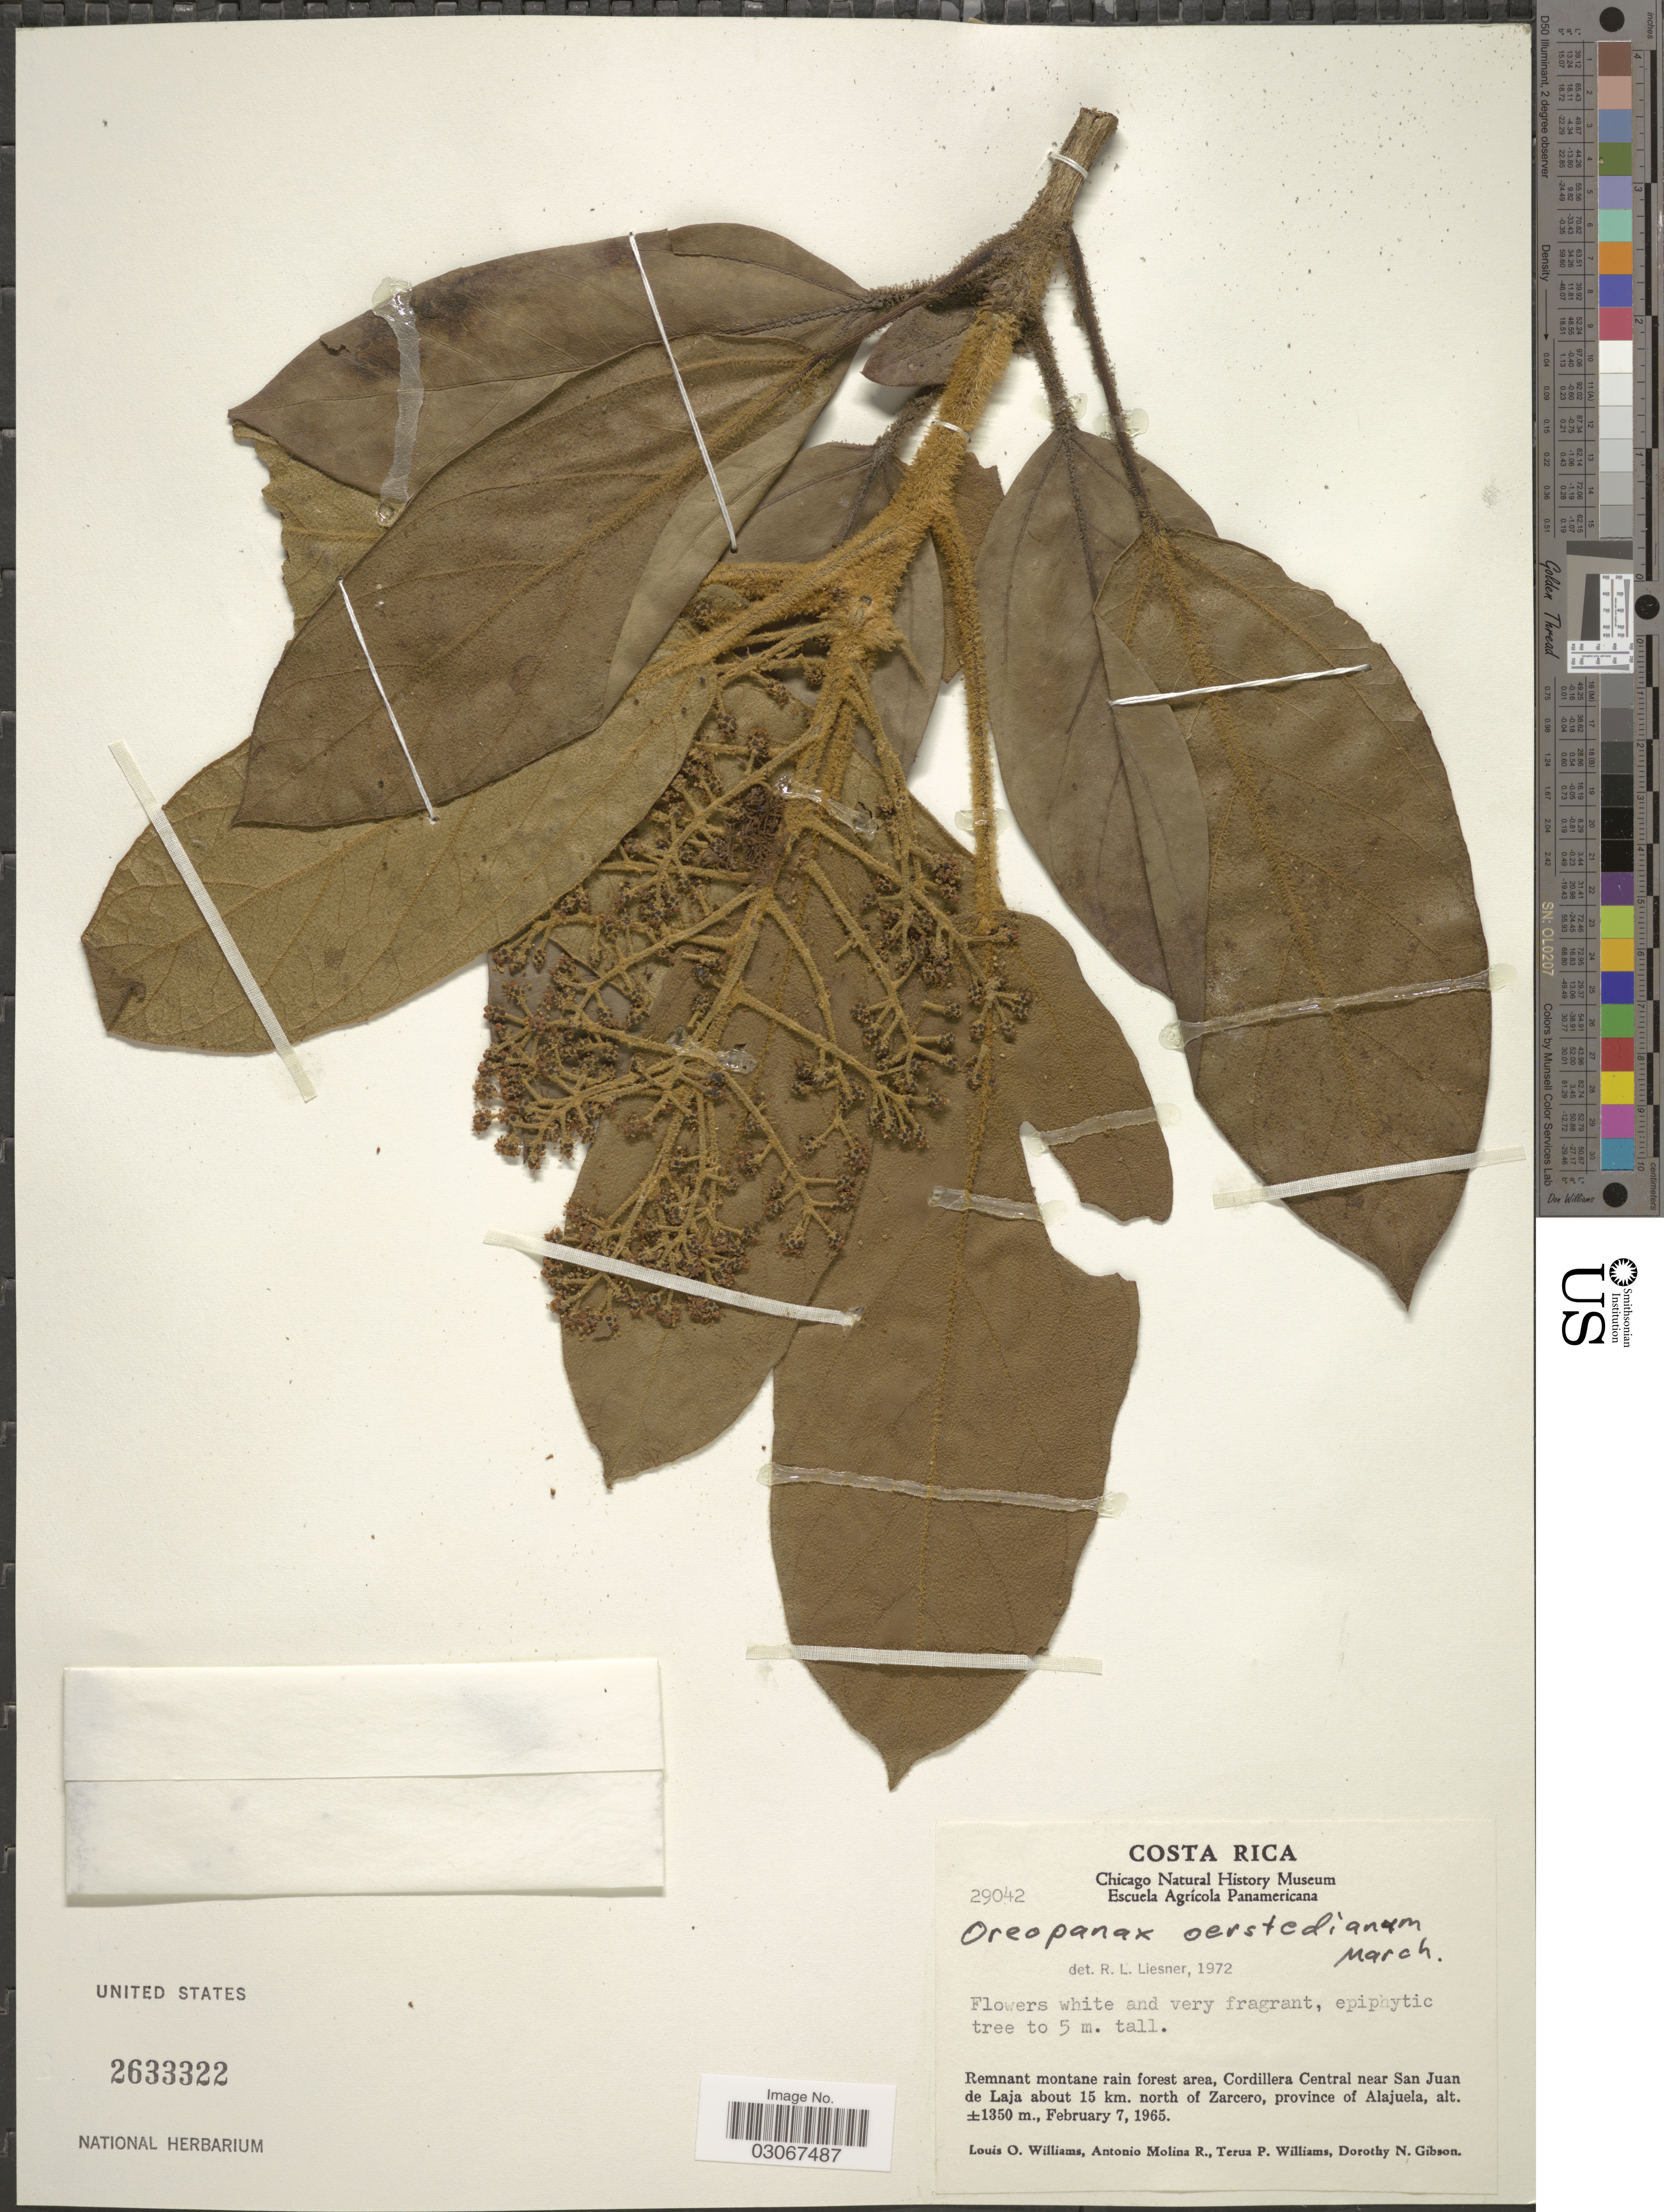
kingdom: Plantae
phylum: Tracheophyta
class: Magnoliopsida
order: Apiales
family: Araliaceae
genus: Oreopanax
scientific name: Oreopanax oerstedianus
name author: Marchal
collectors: L. O. Williams, A. Molina R., T. P. Williams & D. N. Gibson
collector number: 29042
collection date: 1965-02-07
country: Costa Rica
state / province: Alajuela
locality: Remnant montane rain forest area, Cordillera Central near San Juan de Laja about 15 km. north of Zarcero.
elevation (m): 1350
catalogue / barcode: US 2633322